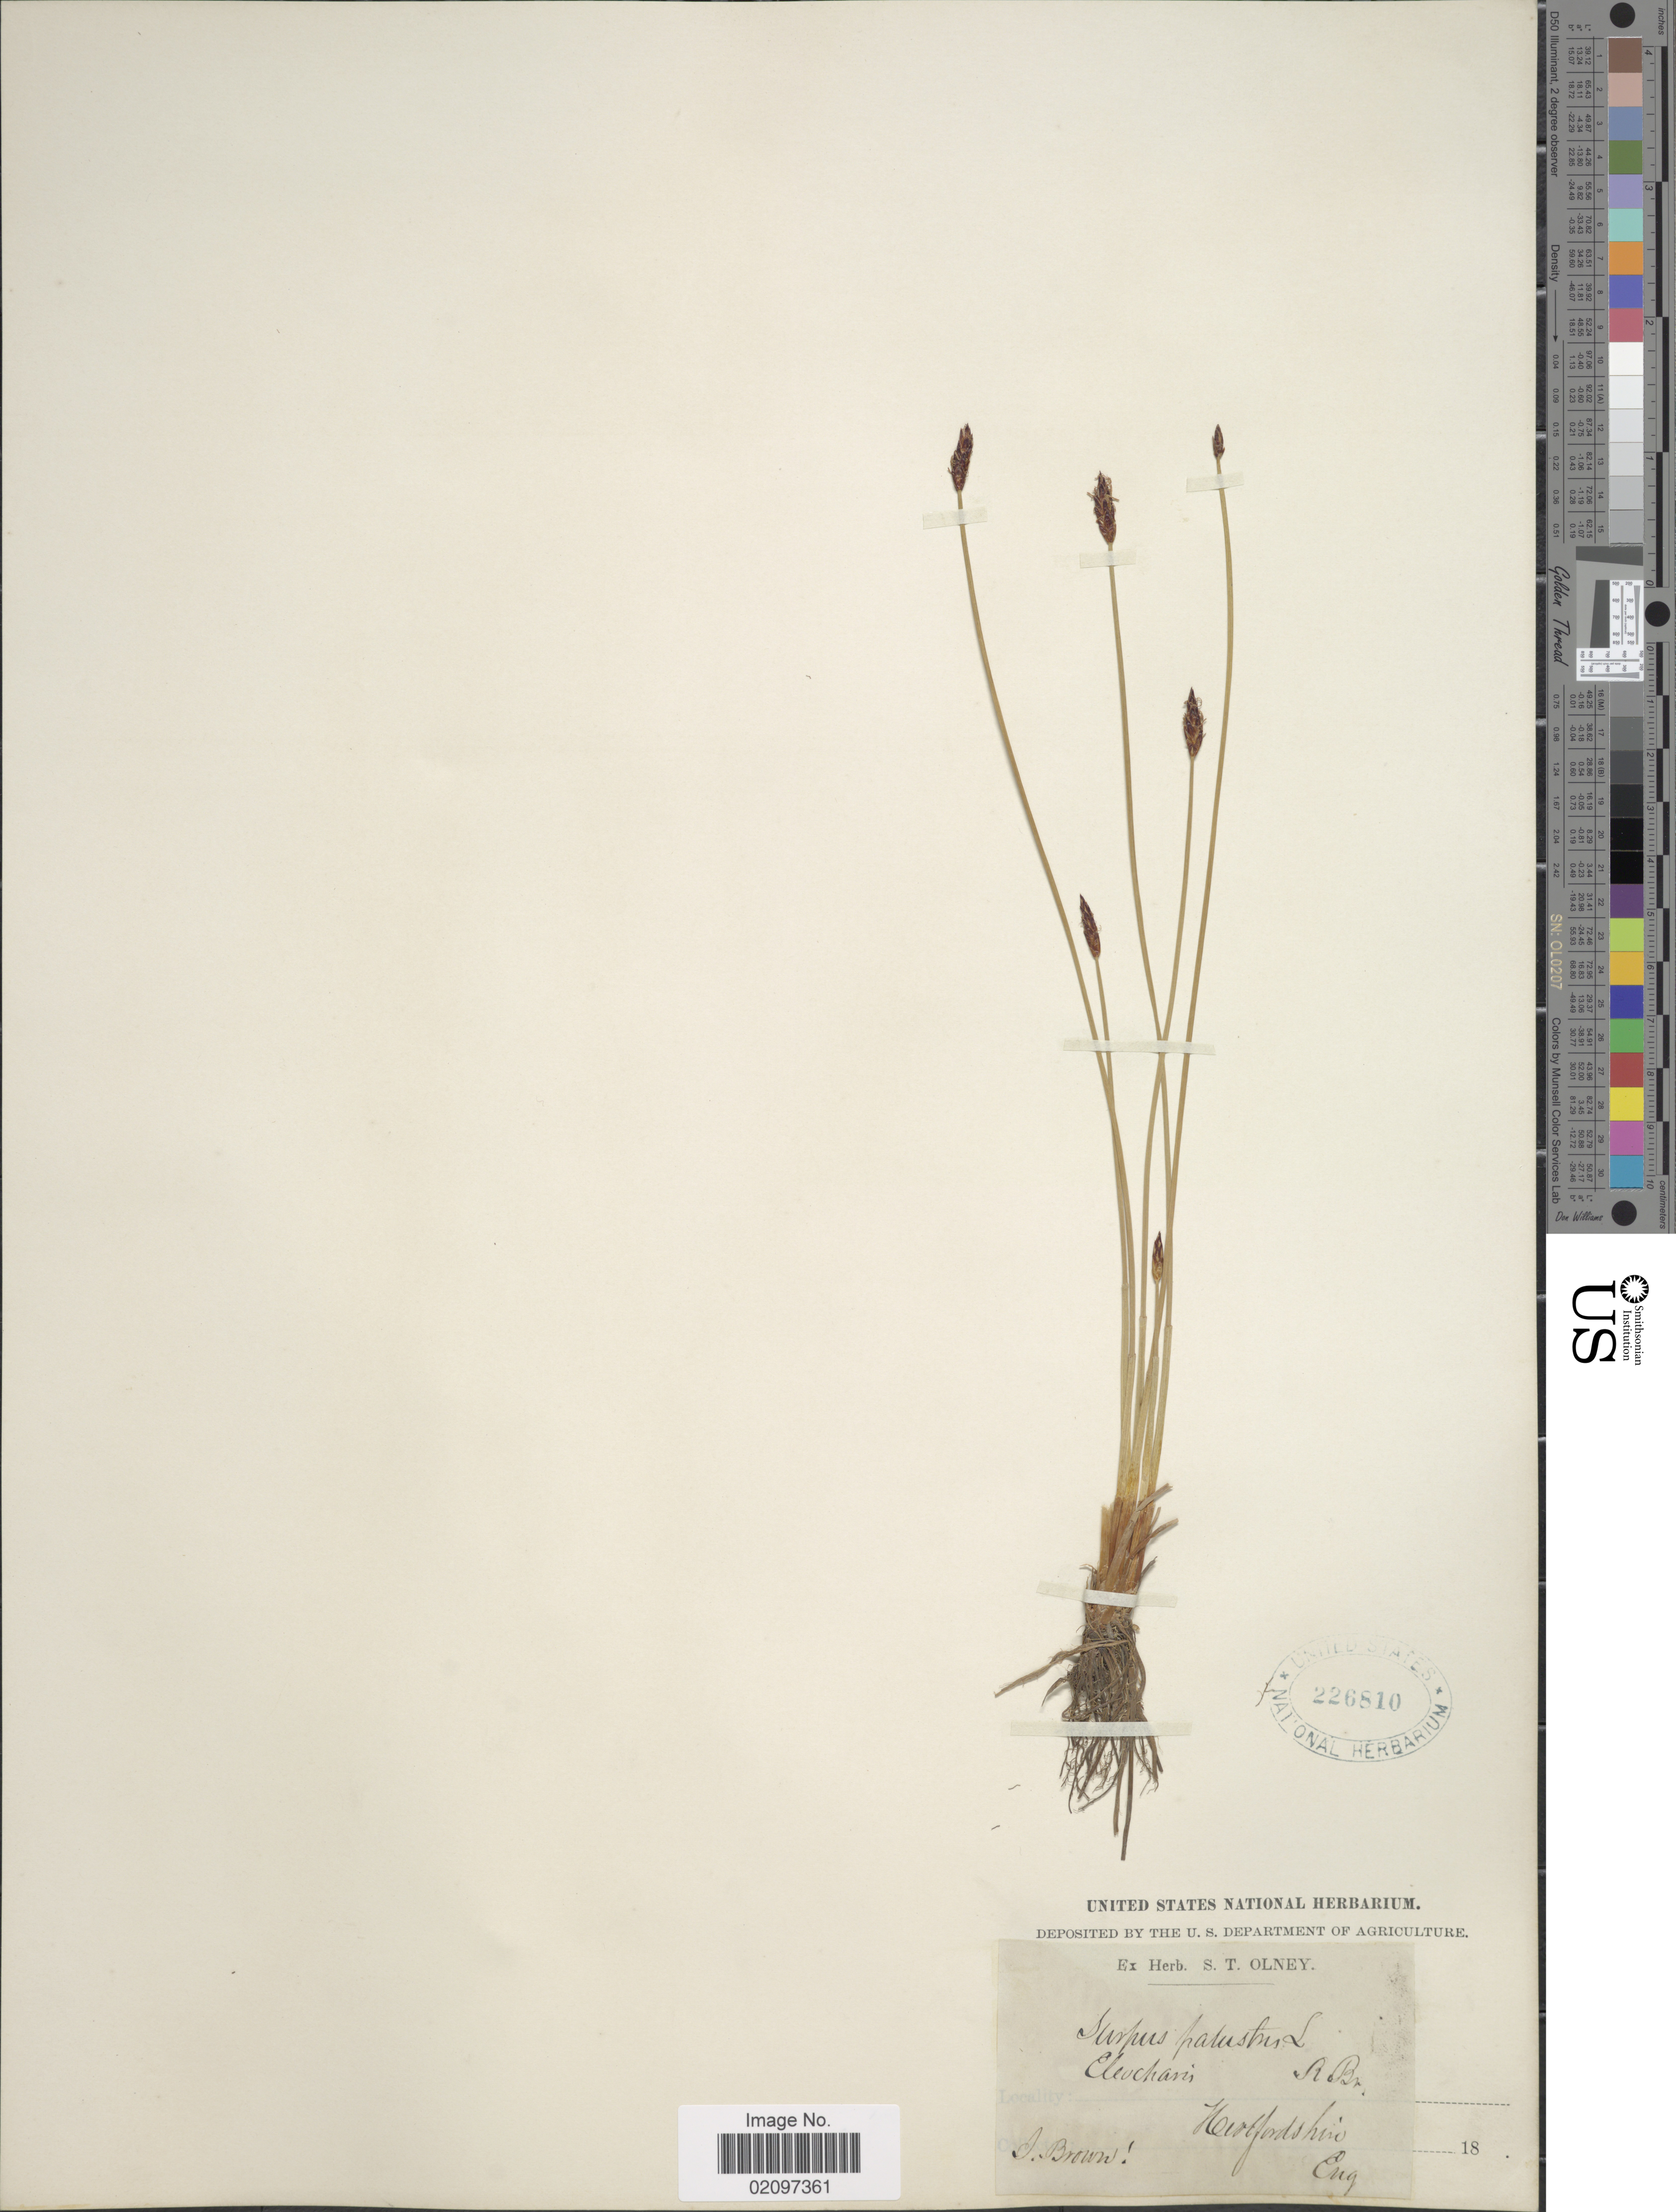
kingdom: Plantae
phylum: Tracheophyta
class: Liliopsida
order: Poales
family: Cyperaceae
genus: Eleocharis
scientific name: Eleocharis palustris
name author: (L.) Roem. & Schult.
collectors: J. Brown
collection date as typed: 18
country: United Kingdom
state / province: England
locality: Hertfordshire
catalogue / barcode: US 226810